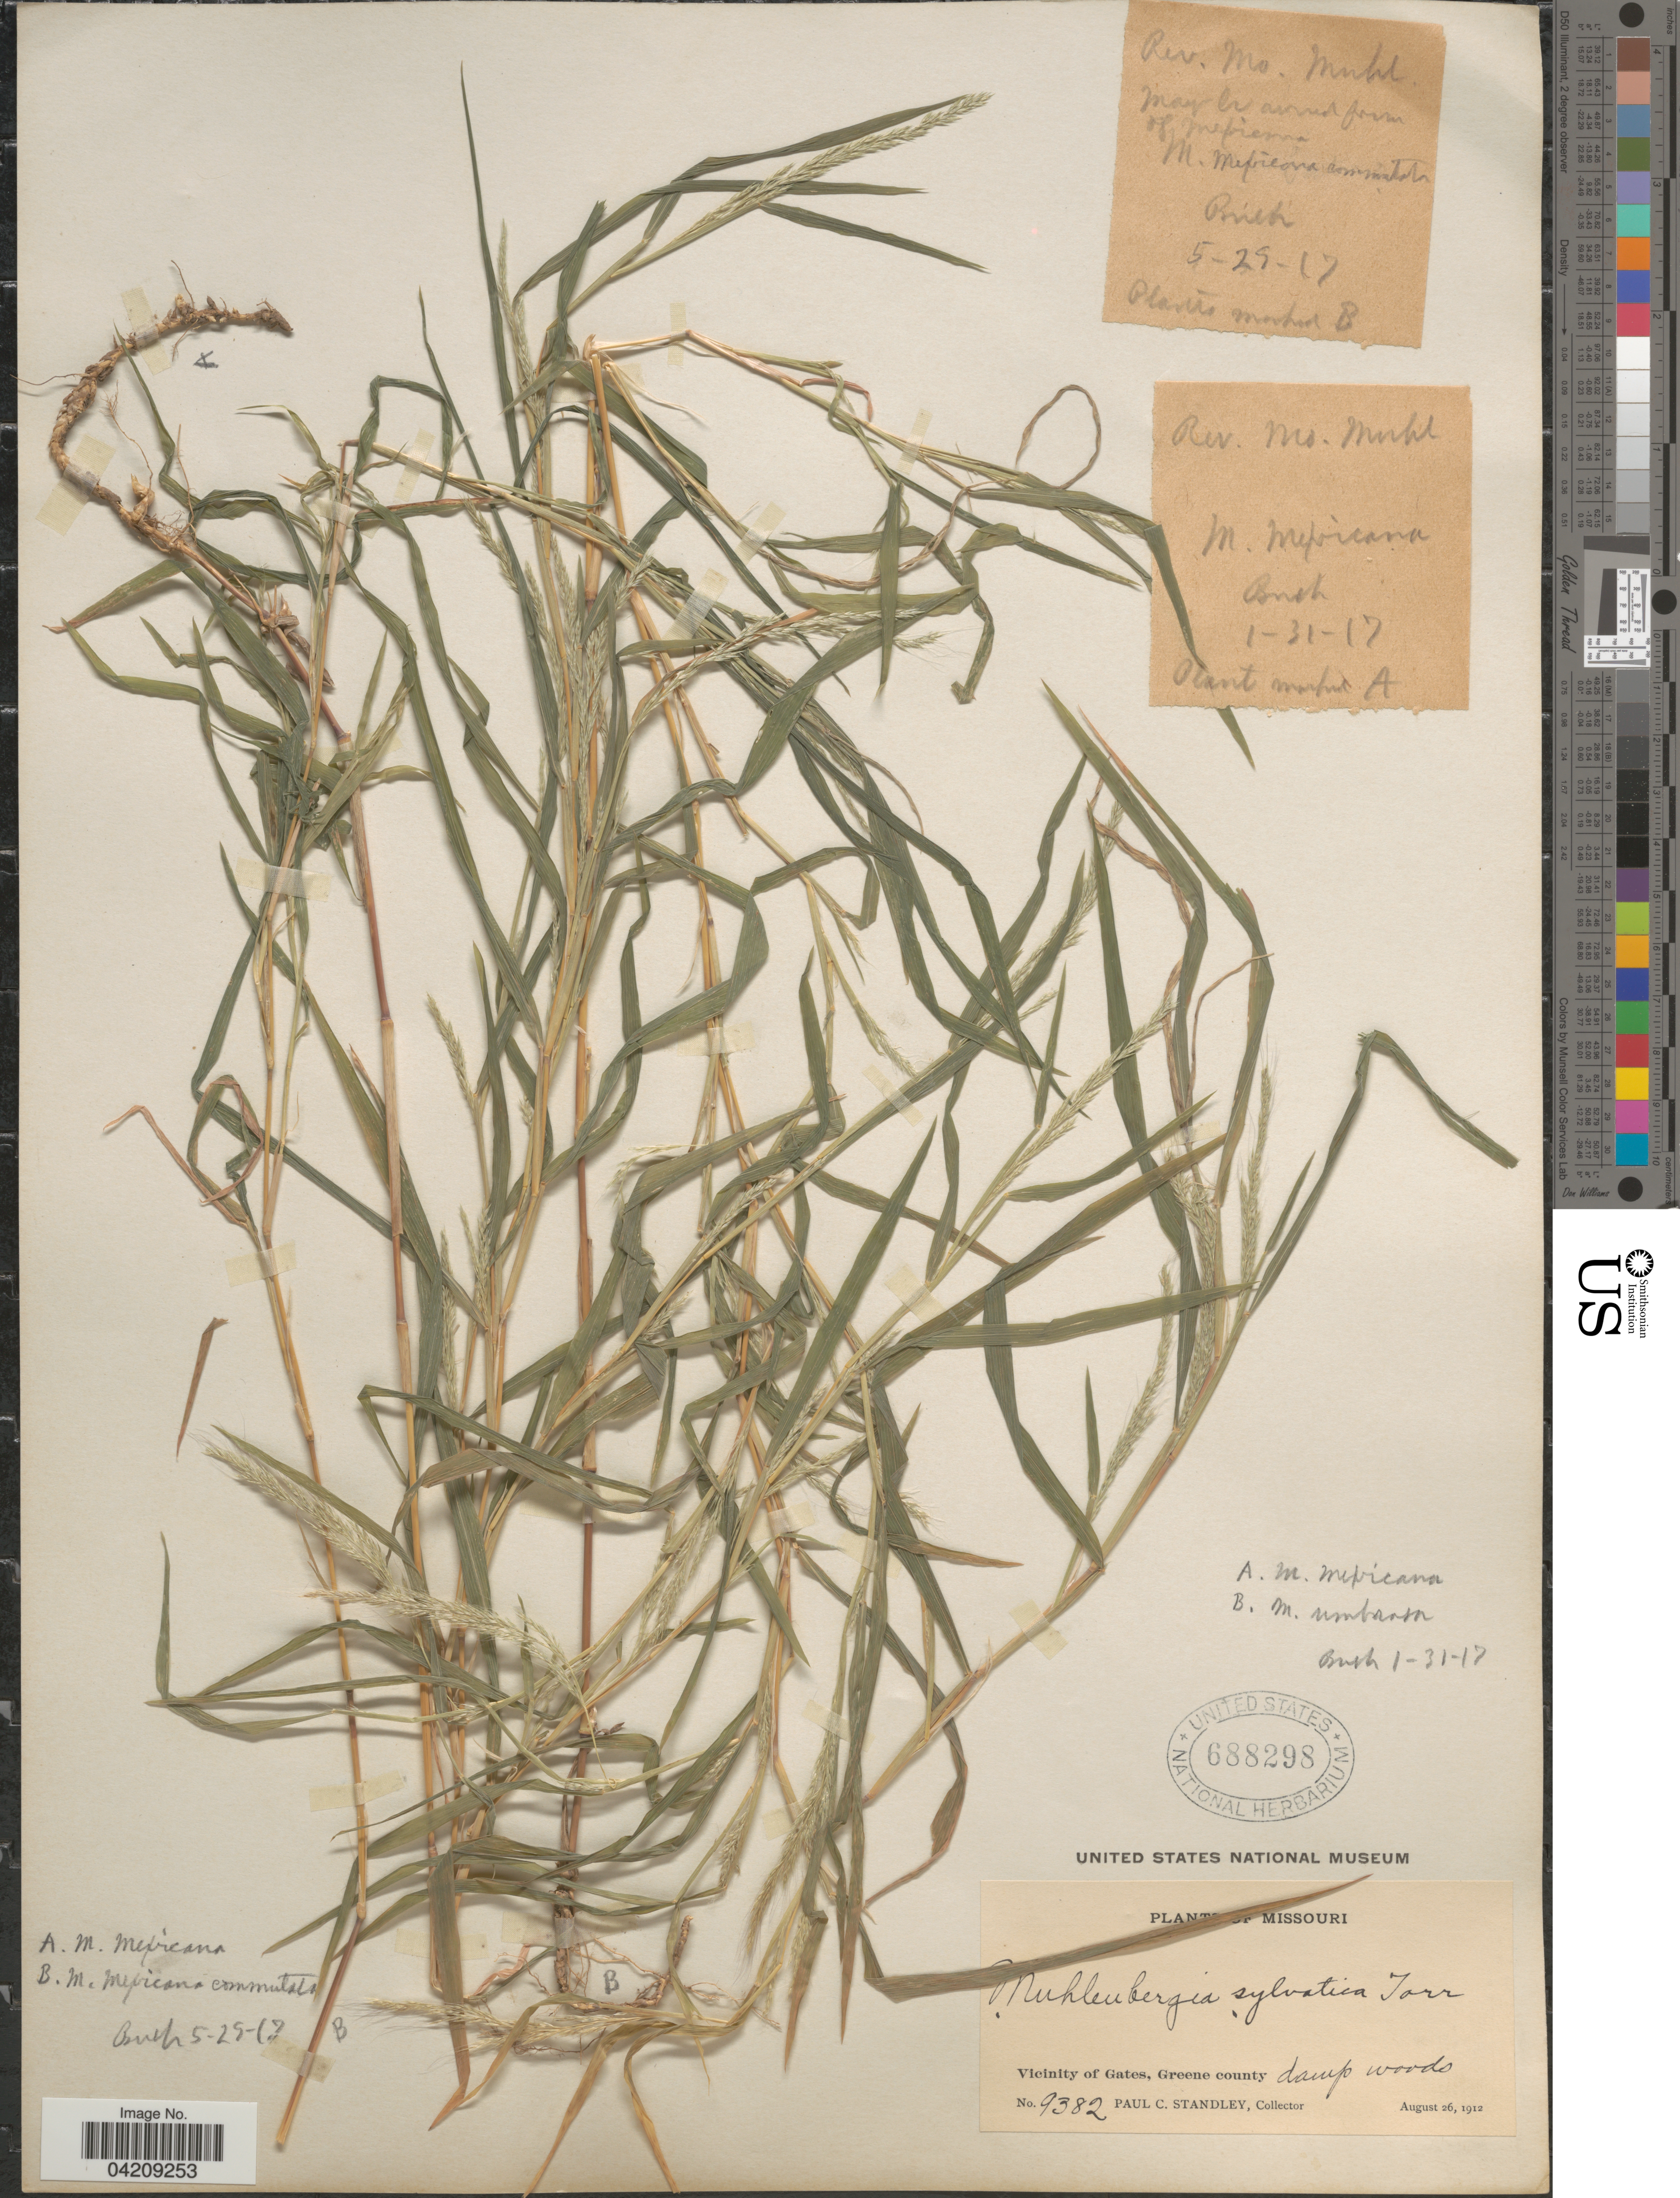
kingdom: Plantae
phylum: Tracheophyta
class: Liliopsida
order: Poales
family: Poaceae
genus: Muhlenbergia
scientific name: Muhlenbergia frondosa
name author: (Poir.) Fernald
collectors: P. C. Standley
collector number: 9382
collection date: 1912-08-26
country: United States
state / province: Missouri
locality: Vicinity of Gates, Greene county.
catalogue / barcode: US 688298